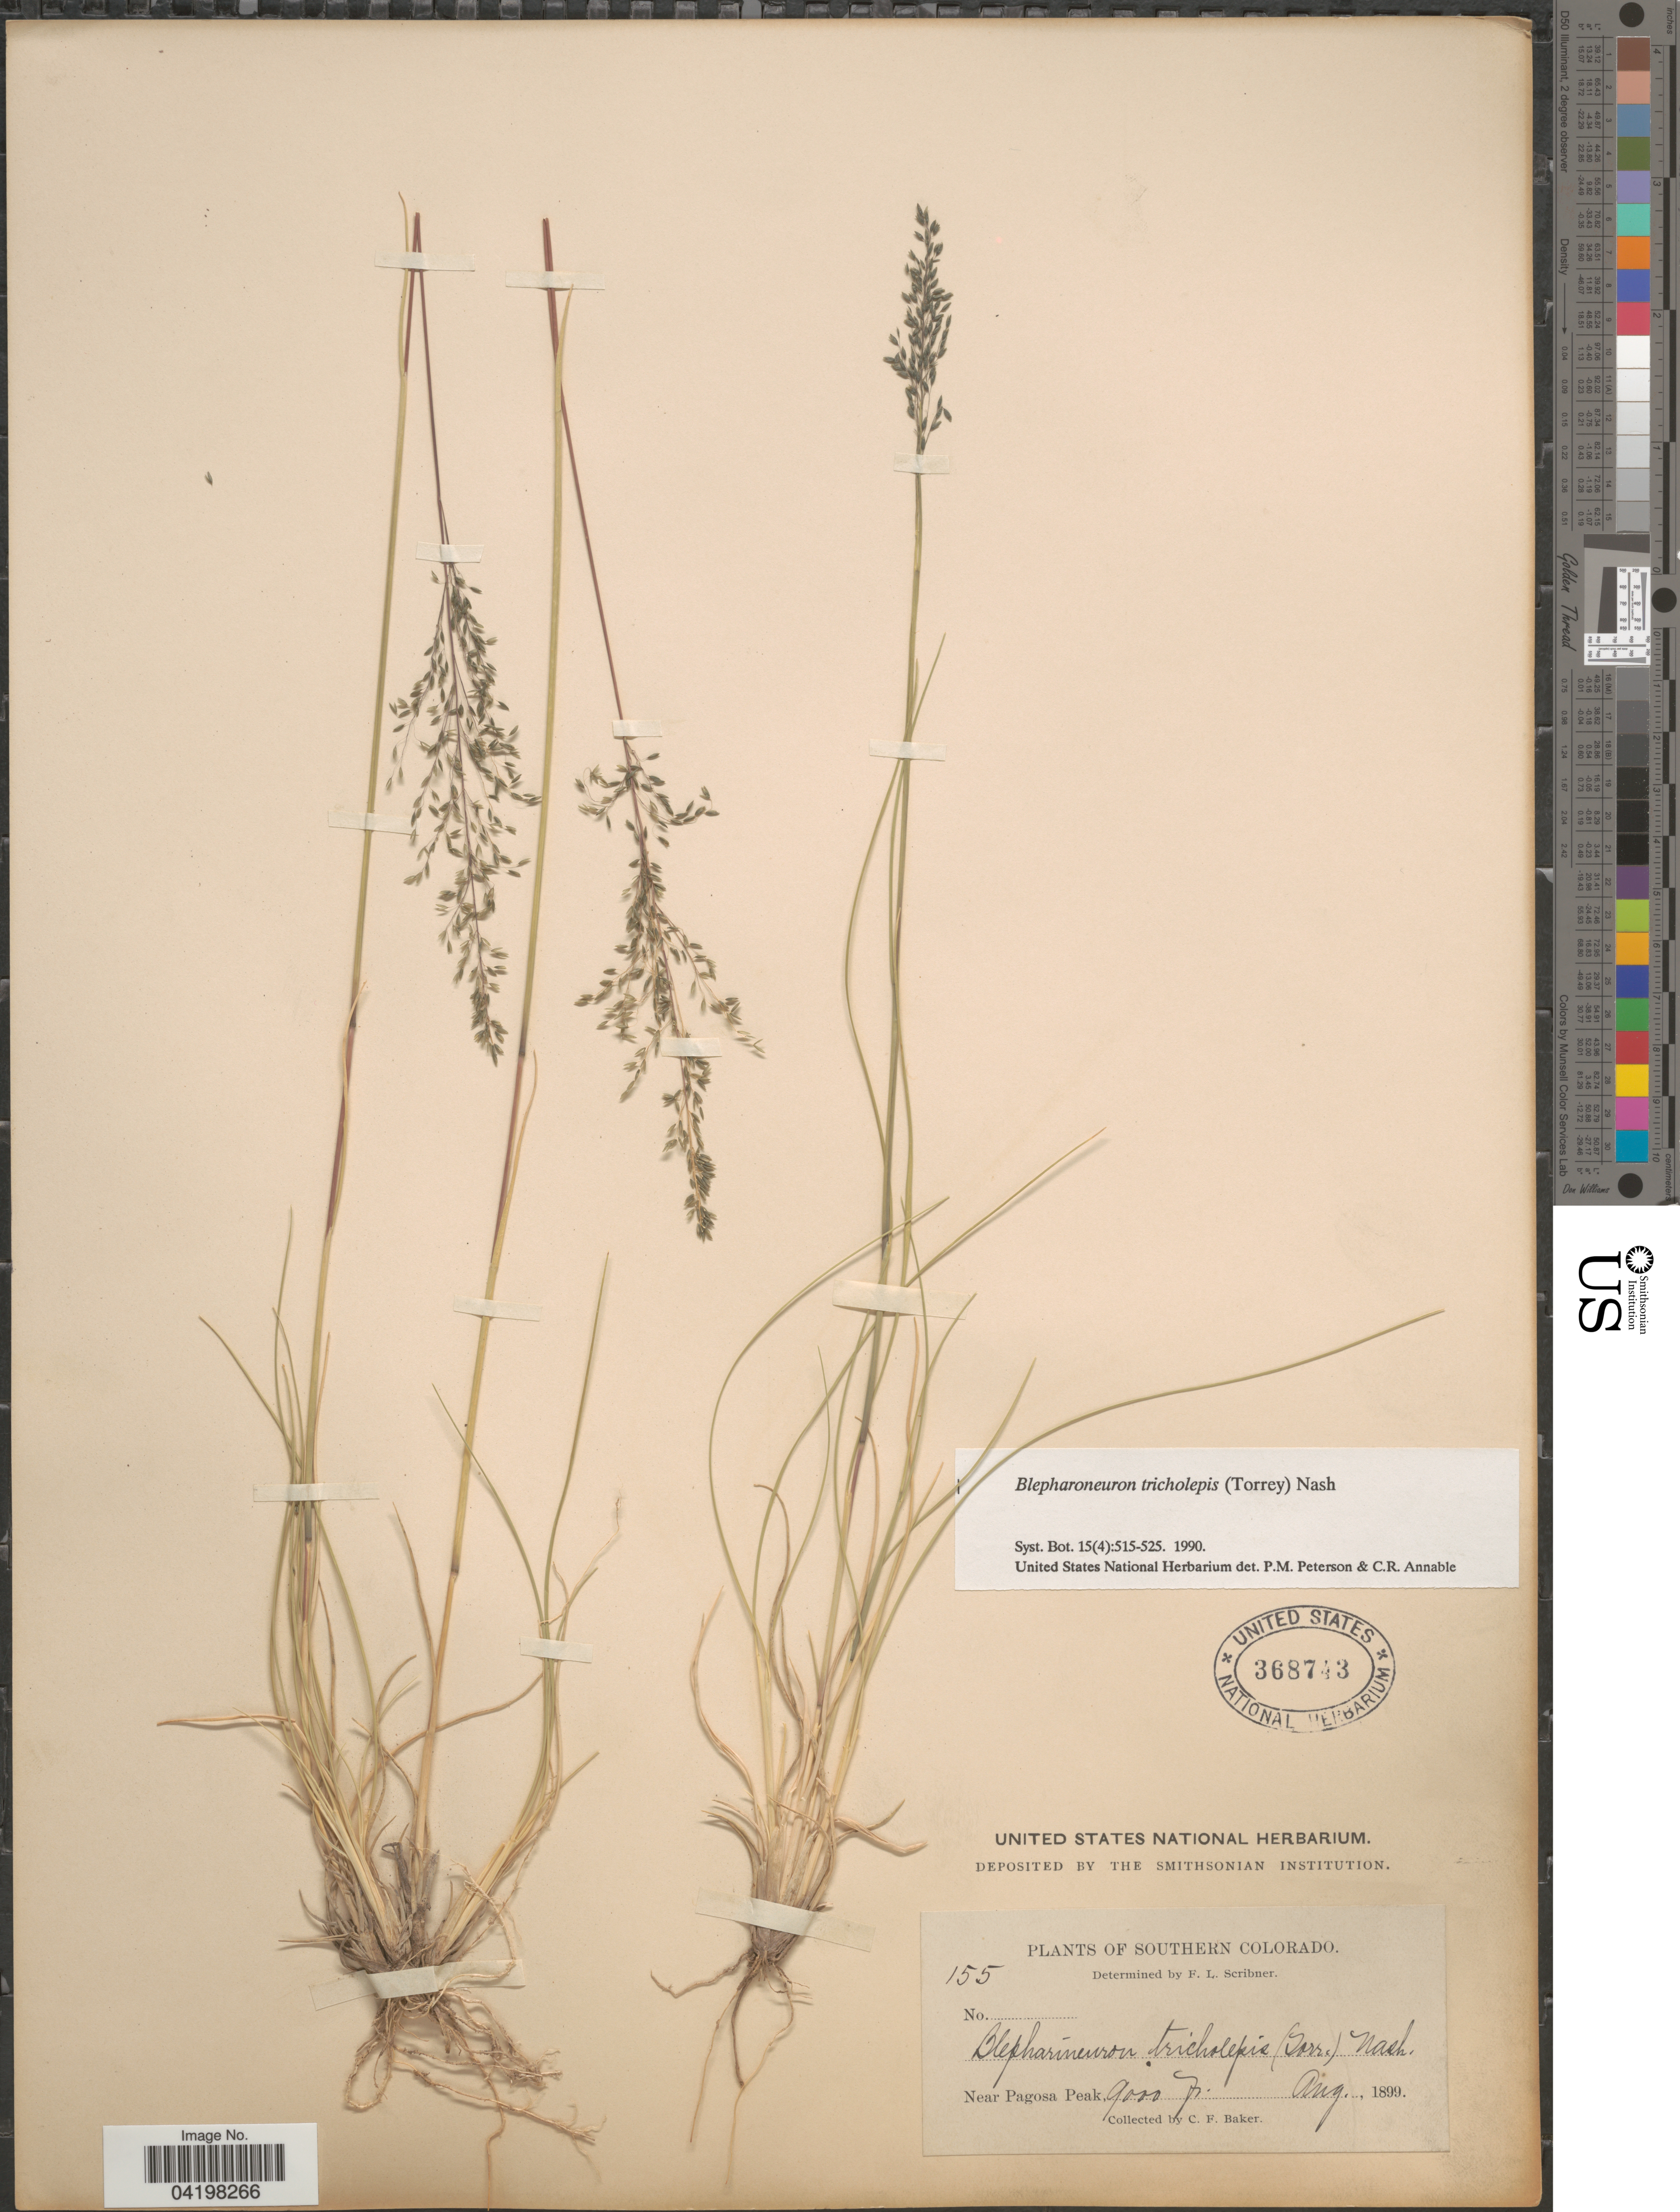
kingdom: Plantae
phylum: Tracheophyta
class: Liliopsida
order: Poales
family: Poaceae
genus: Muhlenbergia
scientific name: Muhlenbergia tricholepis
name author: (Torr.) Columbus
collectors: C. F. Baker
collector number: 155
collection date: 1899-08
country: United States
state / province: Colorado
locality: Southern Colorado. Near Pagosa Peak.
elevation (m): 2743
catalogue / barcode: US 368743